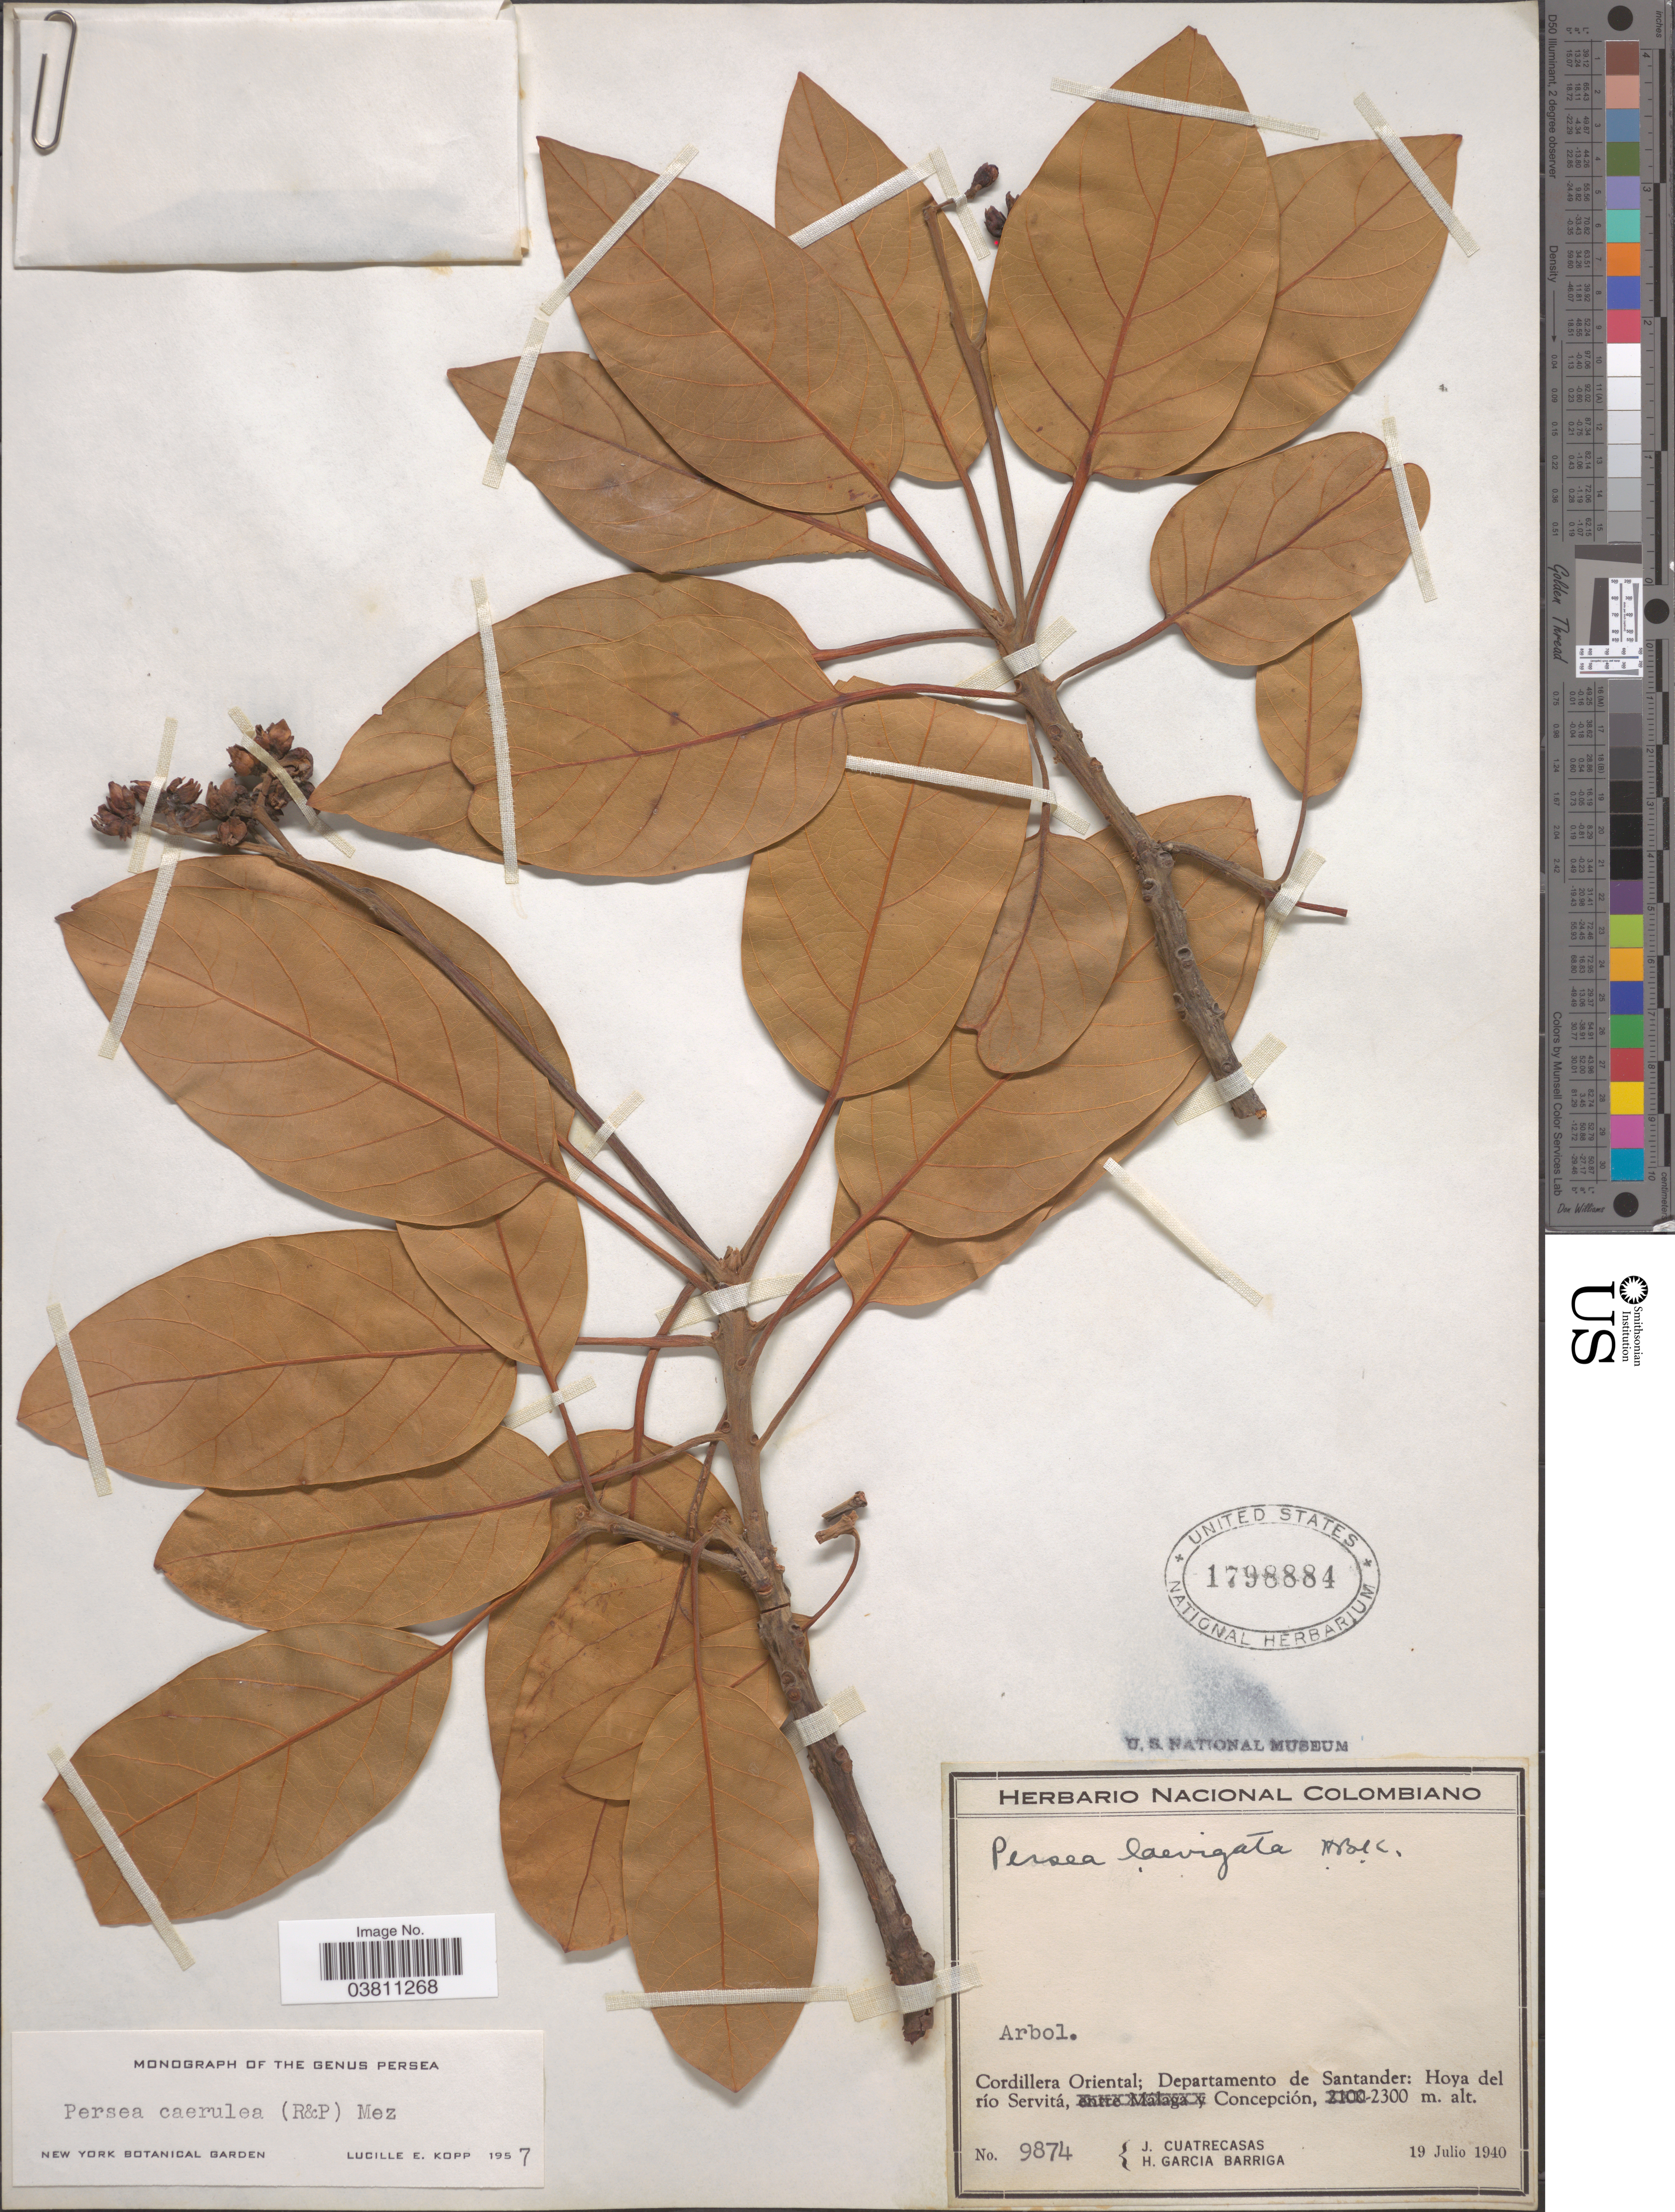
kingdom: Plantae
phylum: Tracheophyta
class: Magnoliopsida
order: Laurales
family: Lauraceae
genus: Persea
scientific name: Persea caerulea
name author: (Ruiz & Pav.) Mez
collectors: J. Cuatrecasas & H. García Barriga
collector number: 9874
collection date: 1940-07-19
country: Colombia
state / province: Santander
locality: Cordillera Oriental; Departamento de Santander: Hoya del río Servitá, Concepción.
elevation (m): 2300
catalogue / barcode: US 1798884